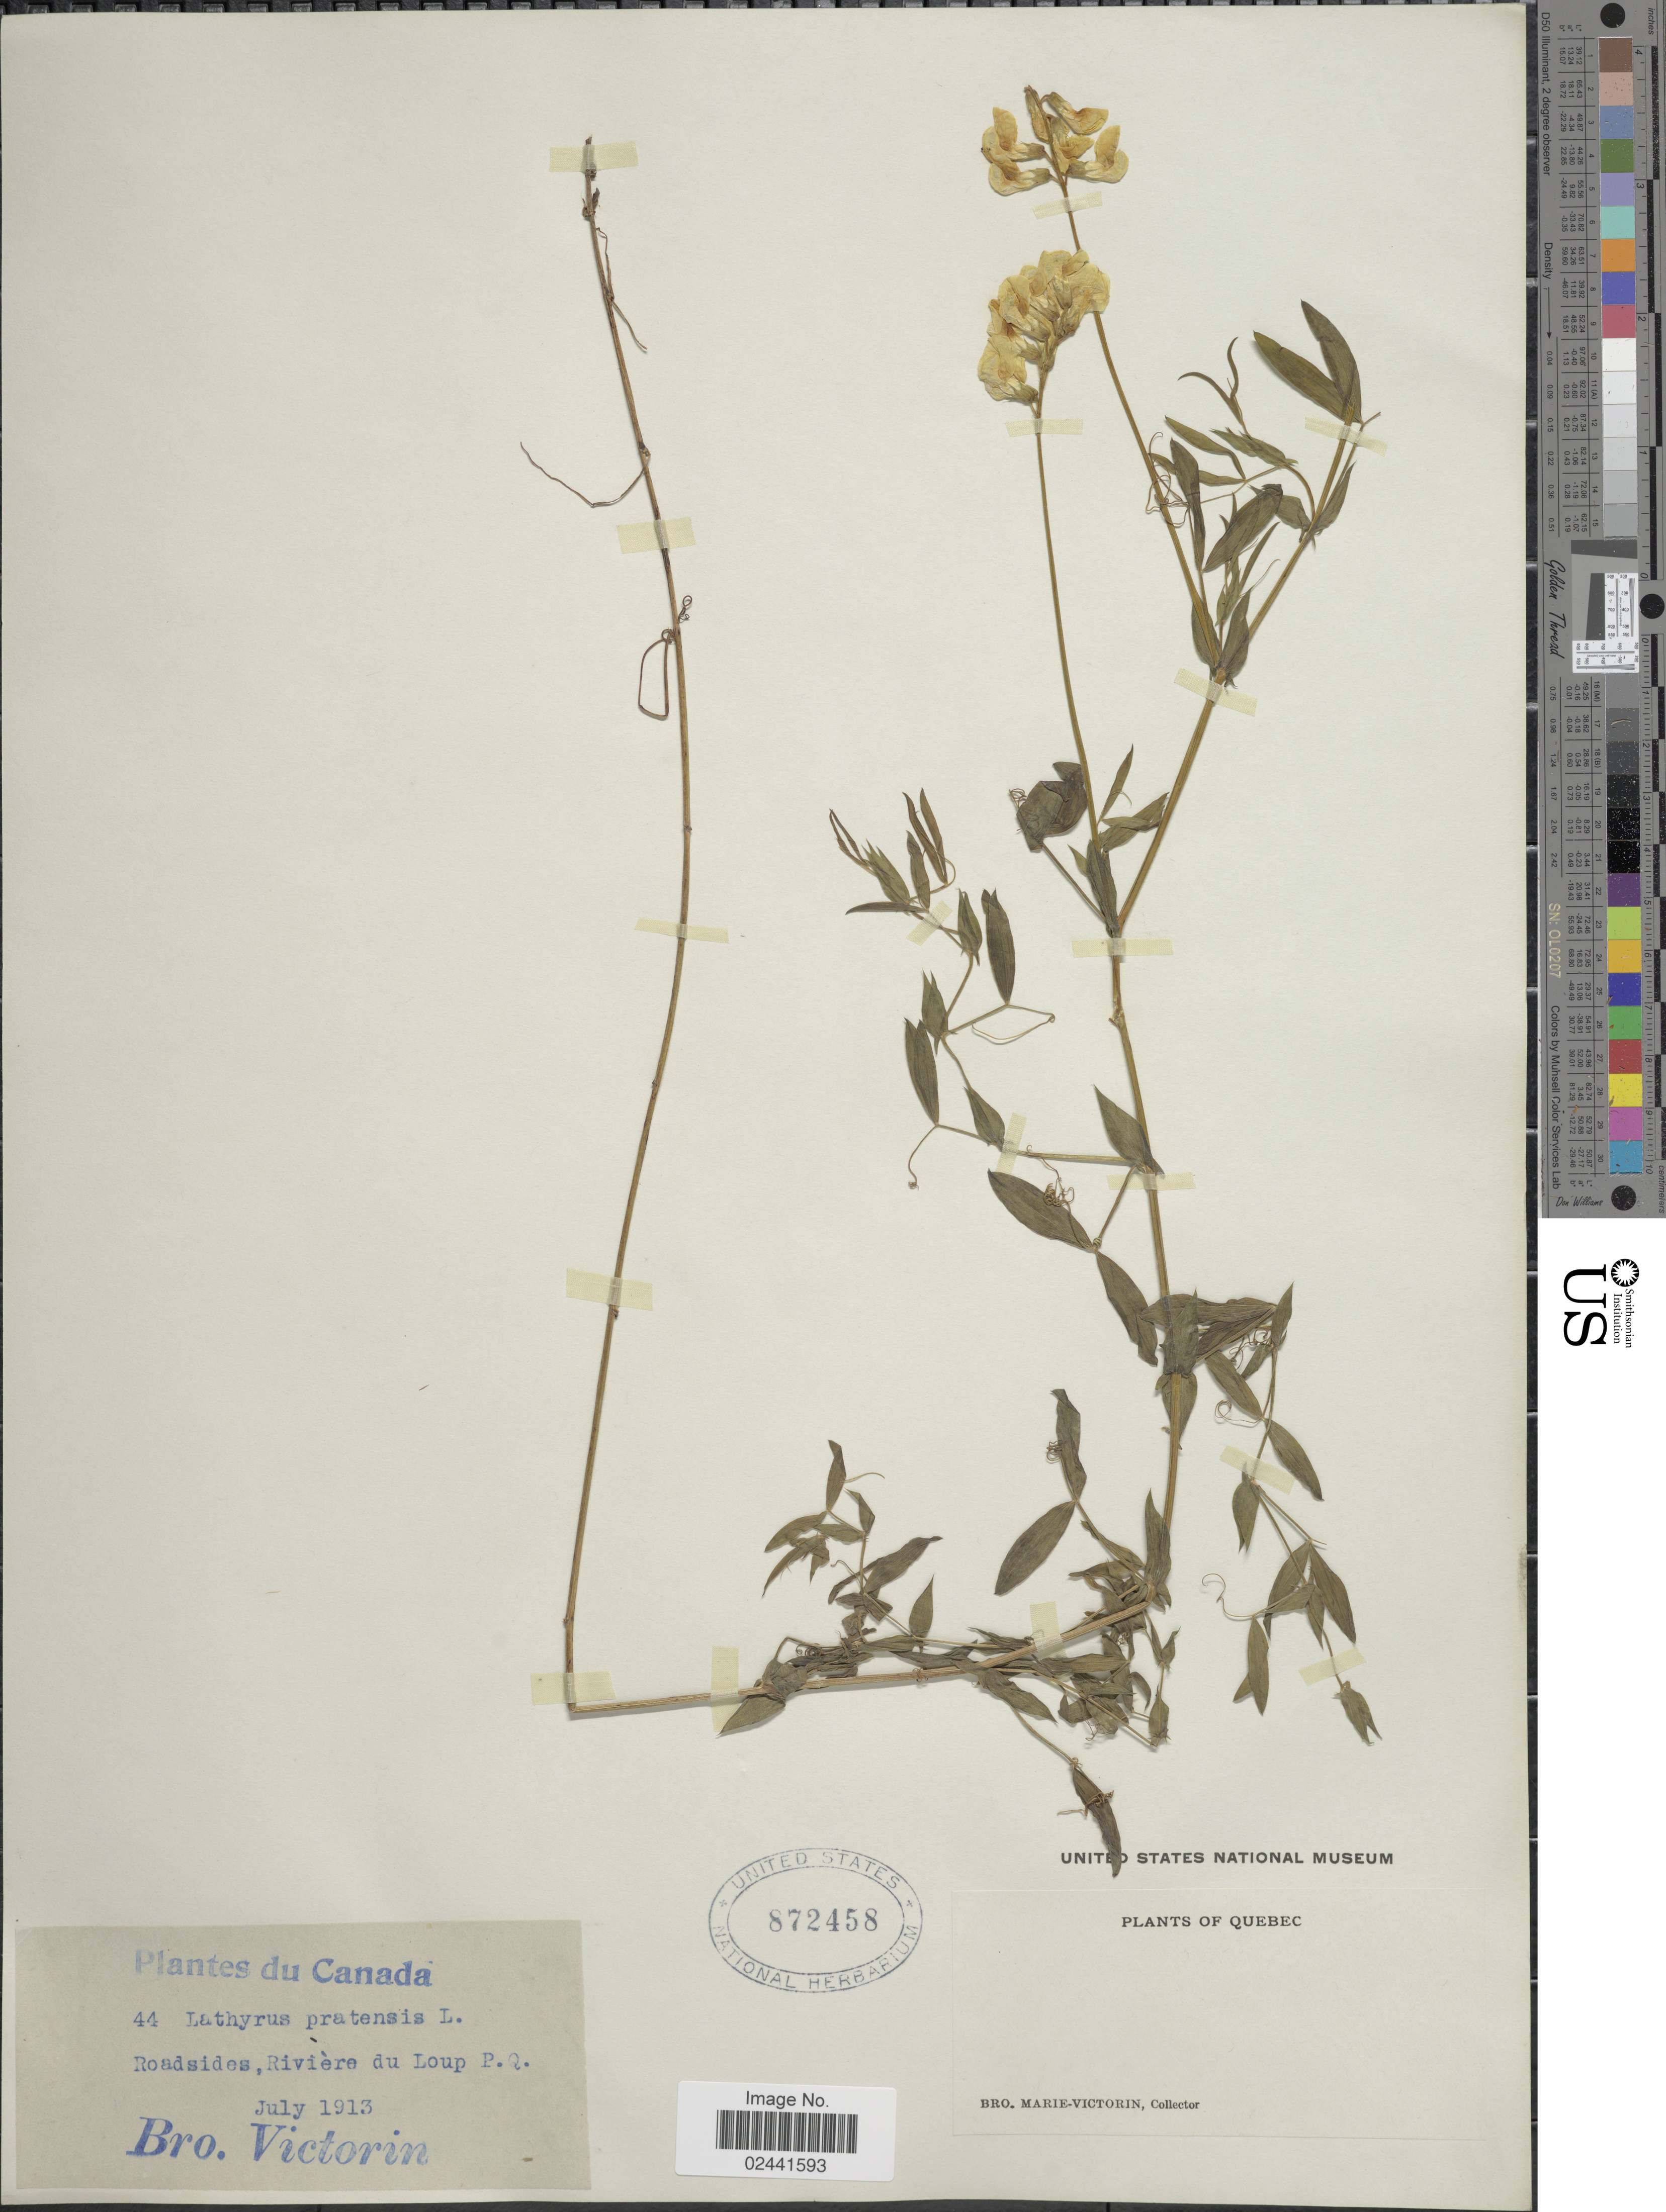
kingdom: Plantae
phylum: Tracheophyta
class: Magnoliopsida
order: Fabales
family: Fabaceae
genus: Lathyrus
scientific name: Lathyrus pratensis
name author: L.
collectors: B. Victorin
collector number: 44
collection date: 1913-07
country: Canada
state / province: Quebec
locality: Roadsides, Riviere du Loup, P.Q.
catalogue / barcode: US 872458